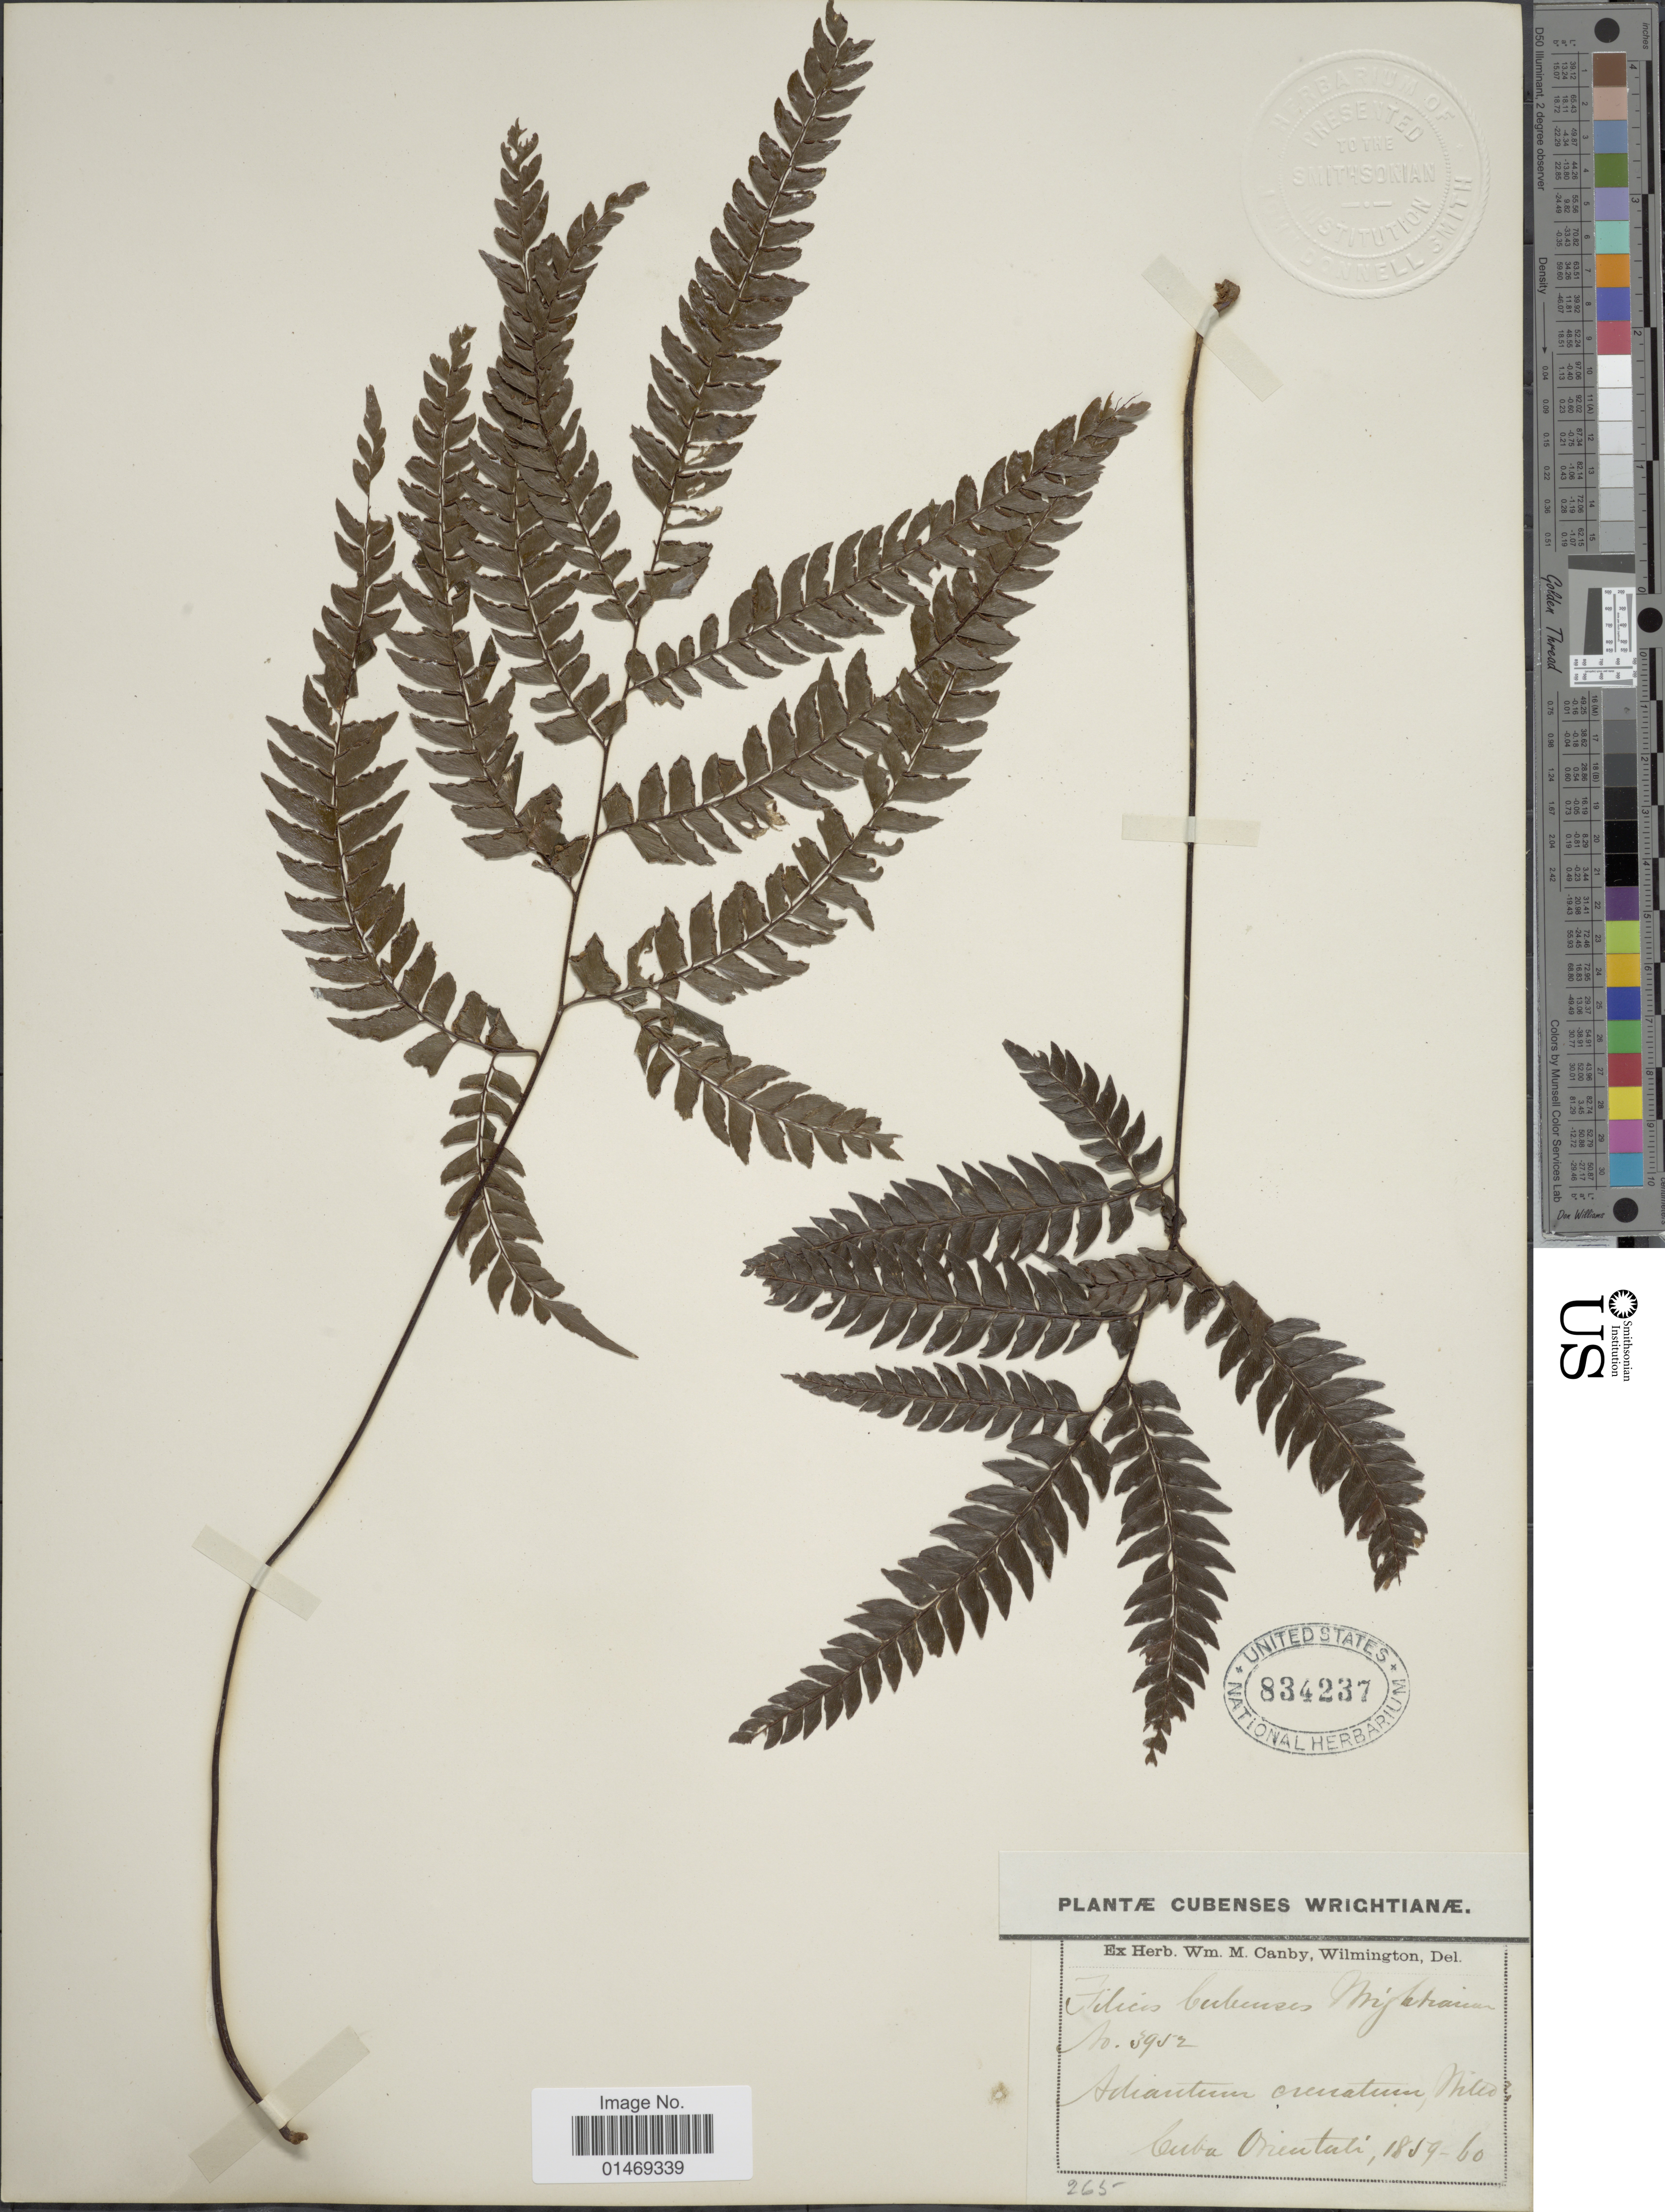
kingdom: Plantae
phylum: Tracheophyta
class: Polypodiopsida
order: Polypodiales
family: Pteridaceae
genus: Adiantum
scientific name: Adiantum pyramidale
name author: (L.) Willd.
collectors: Wright, --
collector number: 39*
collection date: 1859/1860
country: Cuba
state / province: Oriente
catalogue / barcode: US 834237